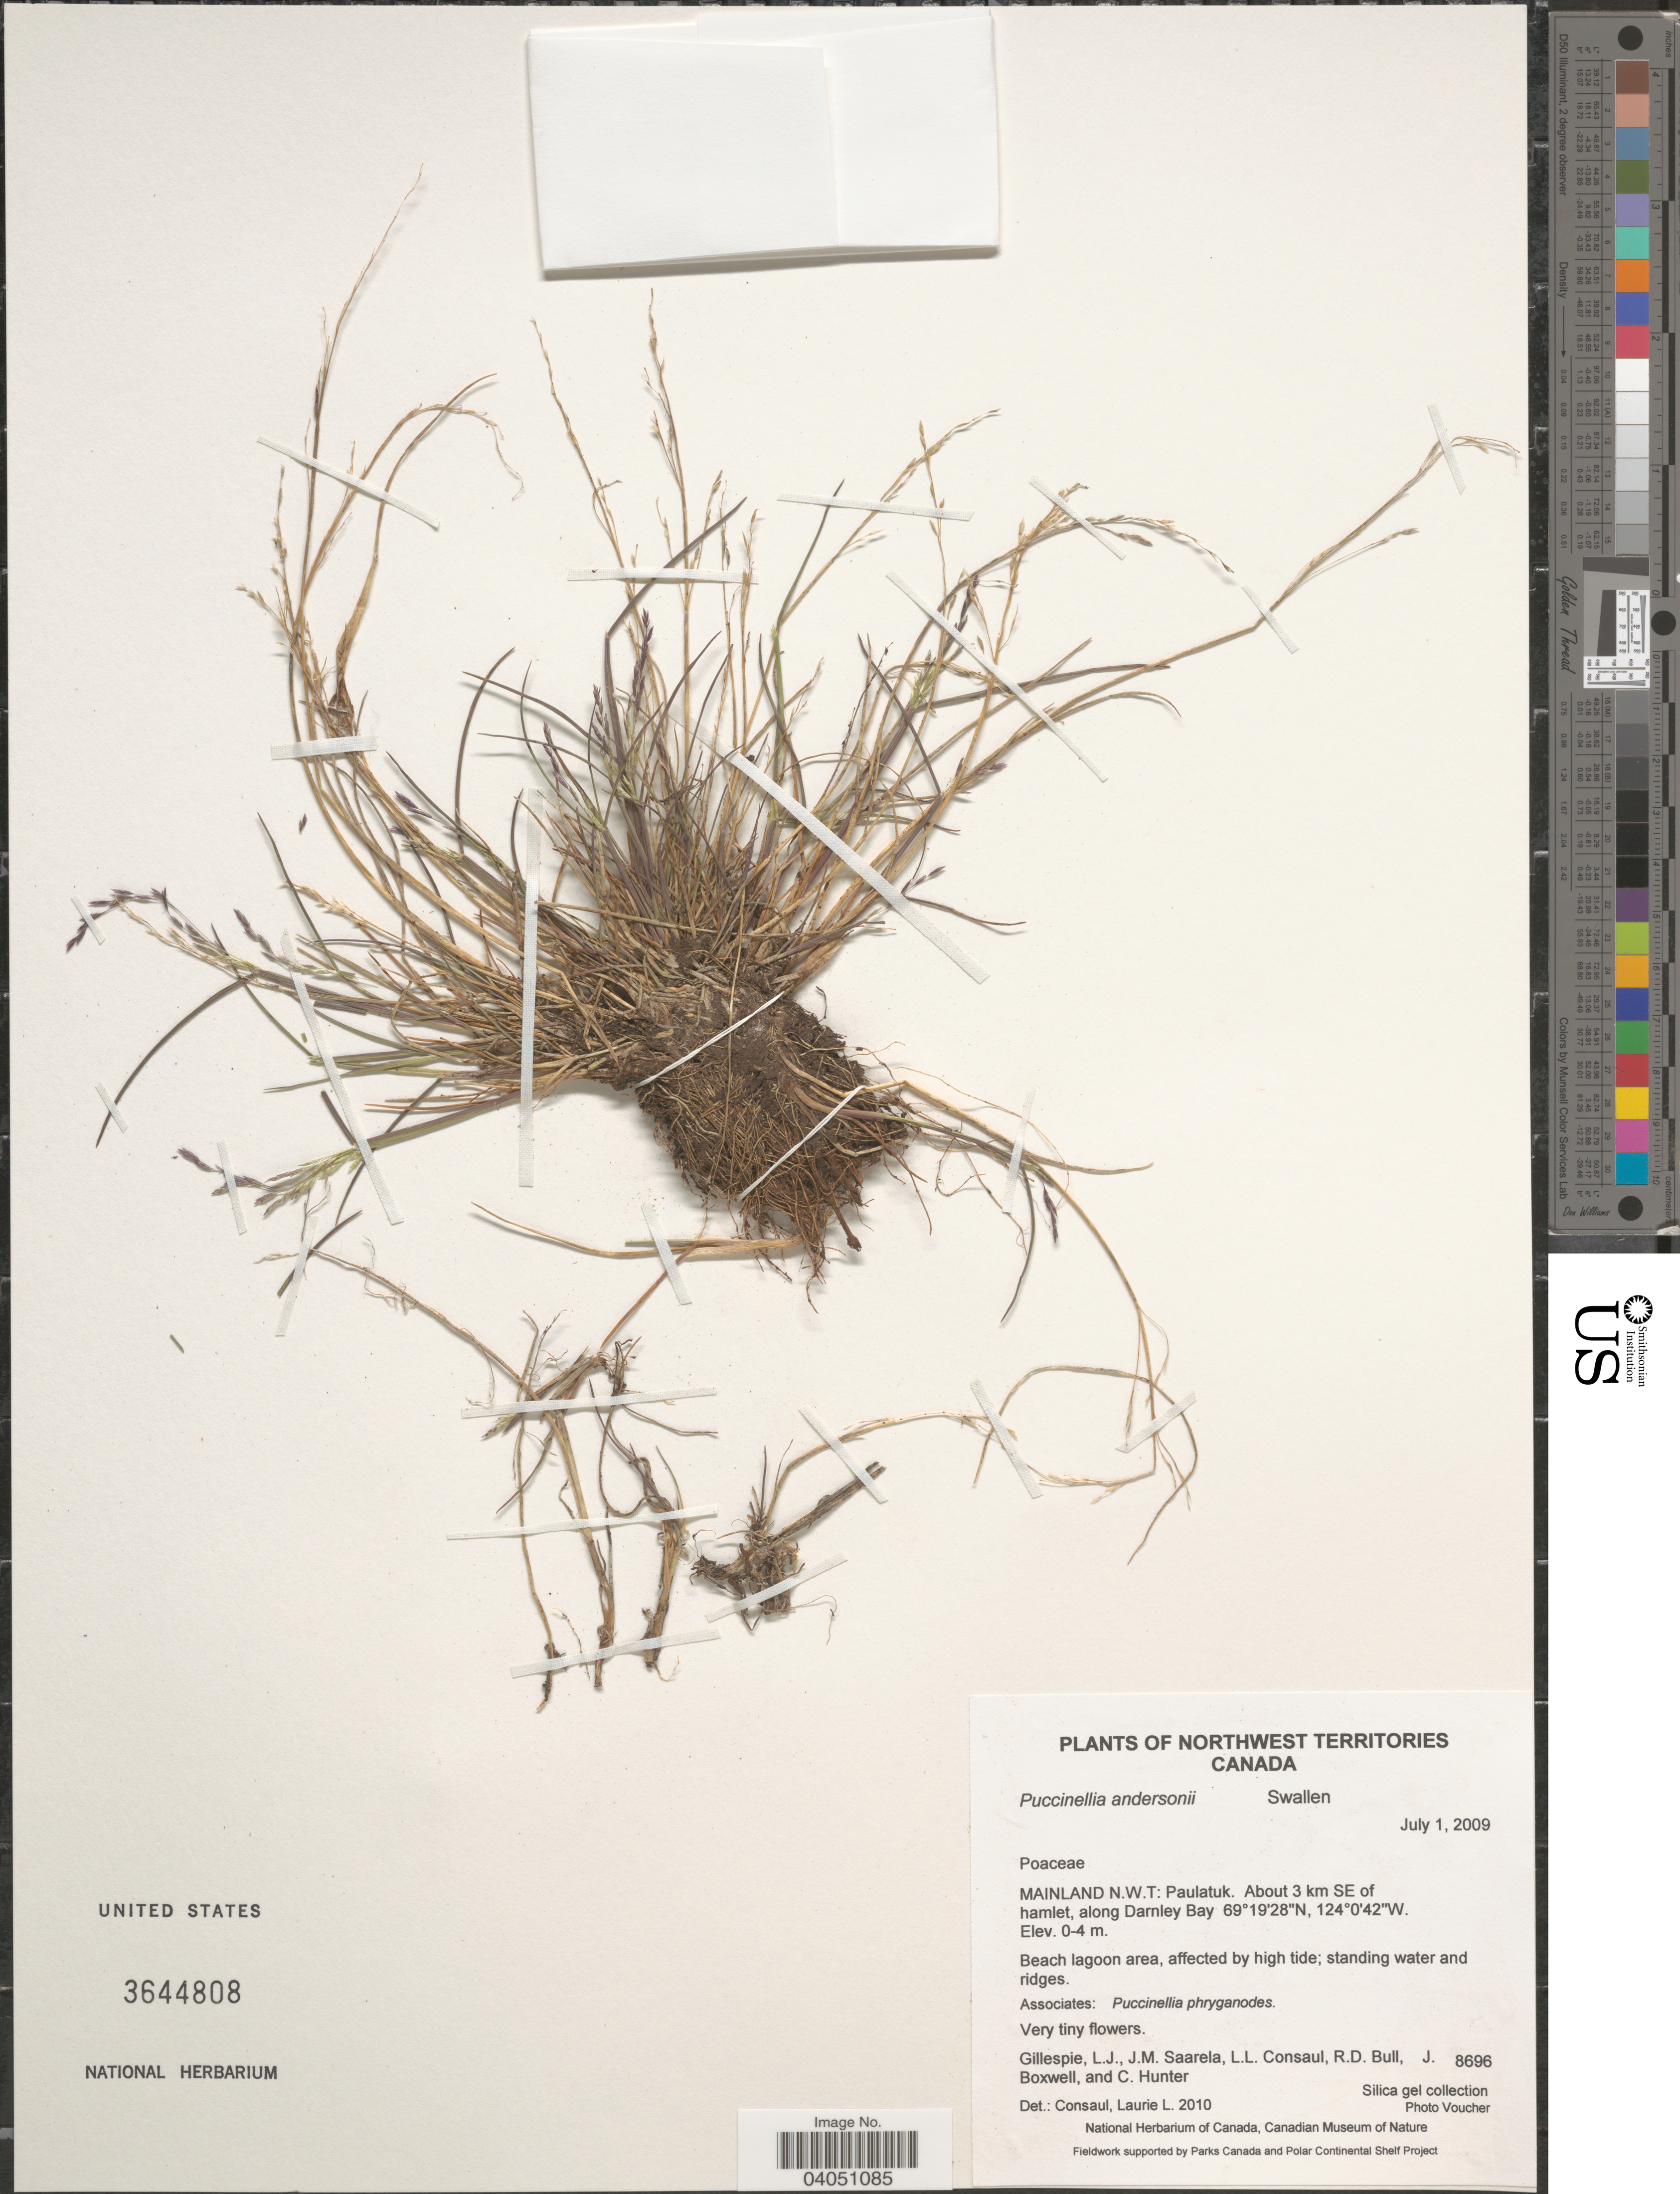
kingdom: Plantae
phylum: Tracheophyta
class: Liliopsida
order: Poales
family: Poaceae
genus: Puccinellia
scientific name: Puccinellia andersonii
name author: Swallen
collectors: L. Gillespie, J. Saarela, L. Consaul, R. Bull & et al.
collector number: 8696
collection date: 2009-07-01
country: Canada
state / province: Northwest Territories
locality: Mainland N.W.T: Paulatuk. About 3 km SE of hamlet, along Darnley Bay. Beach lagoon area.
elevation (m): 0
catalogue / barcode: US 3644808